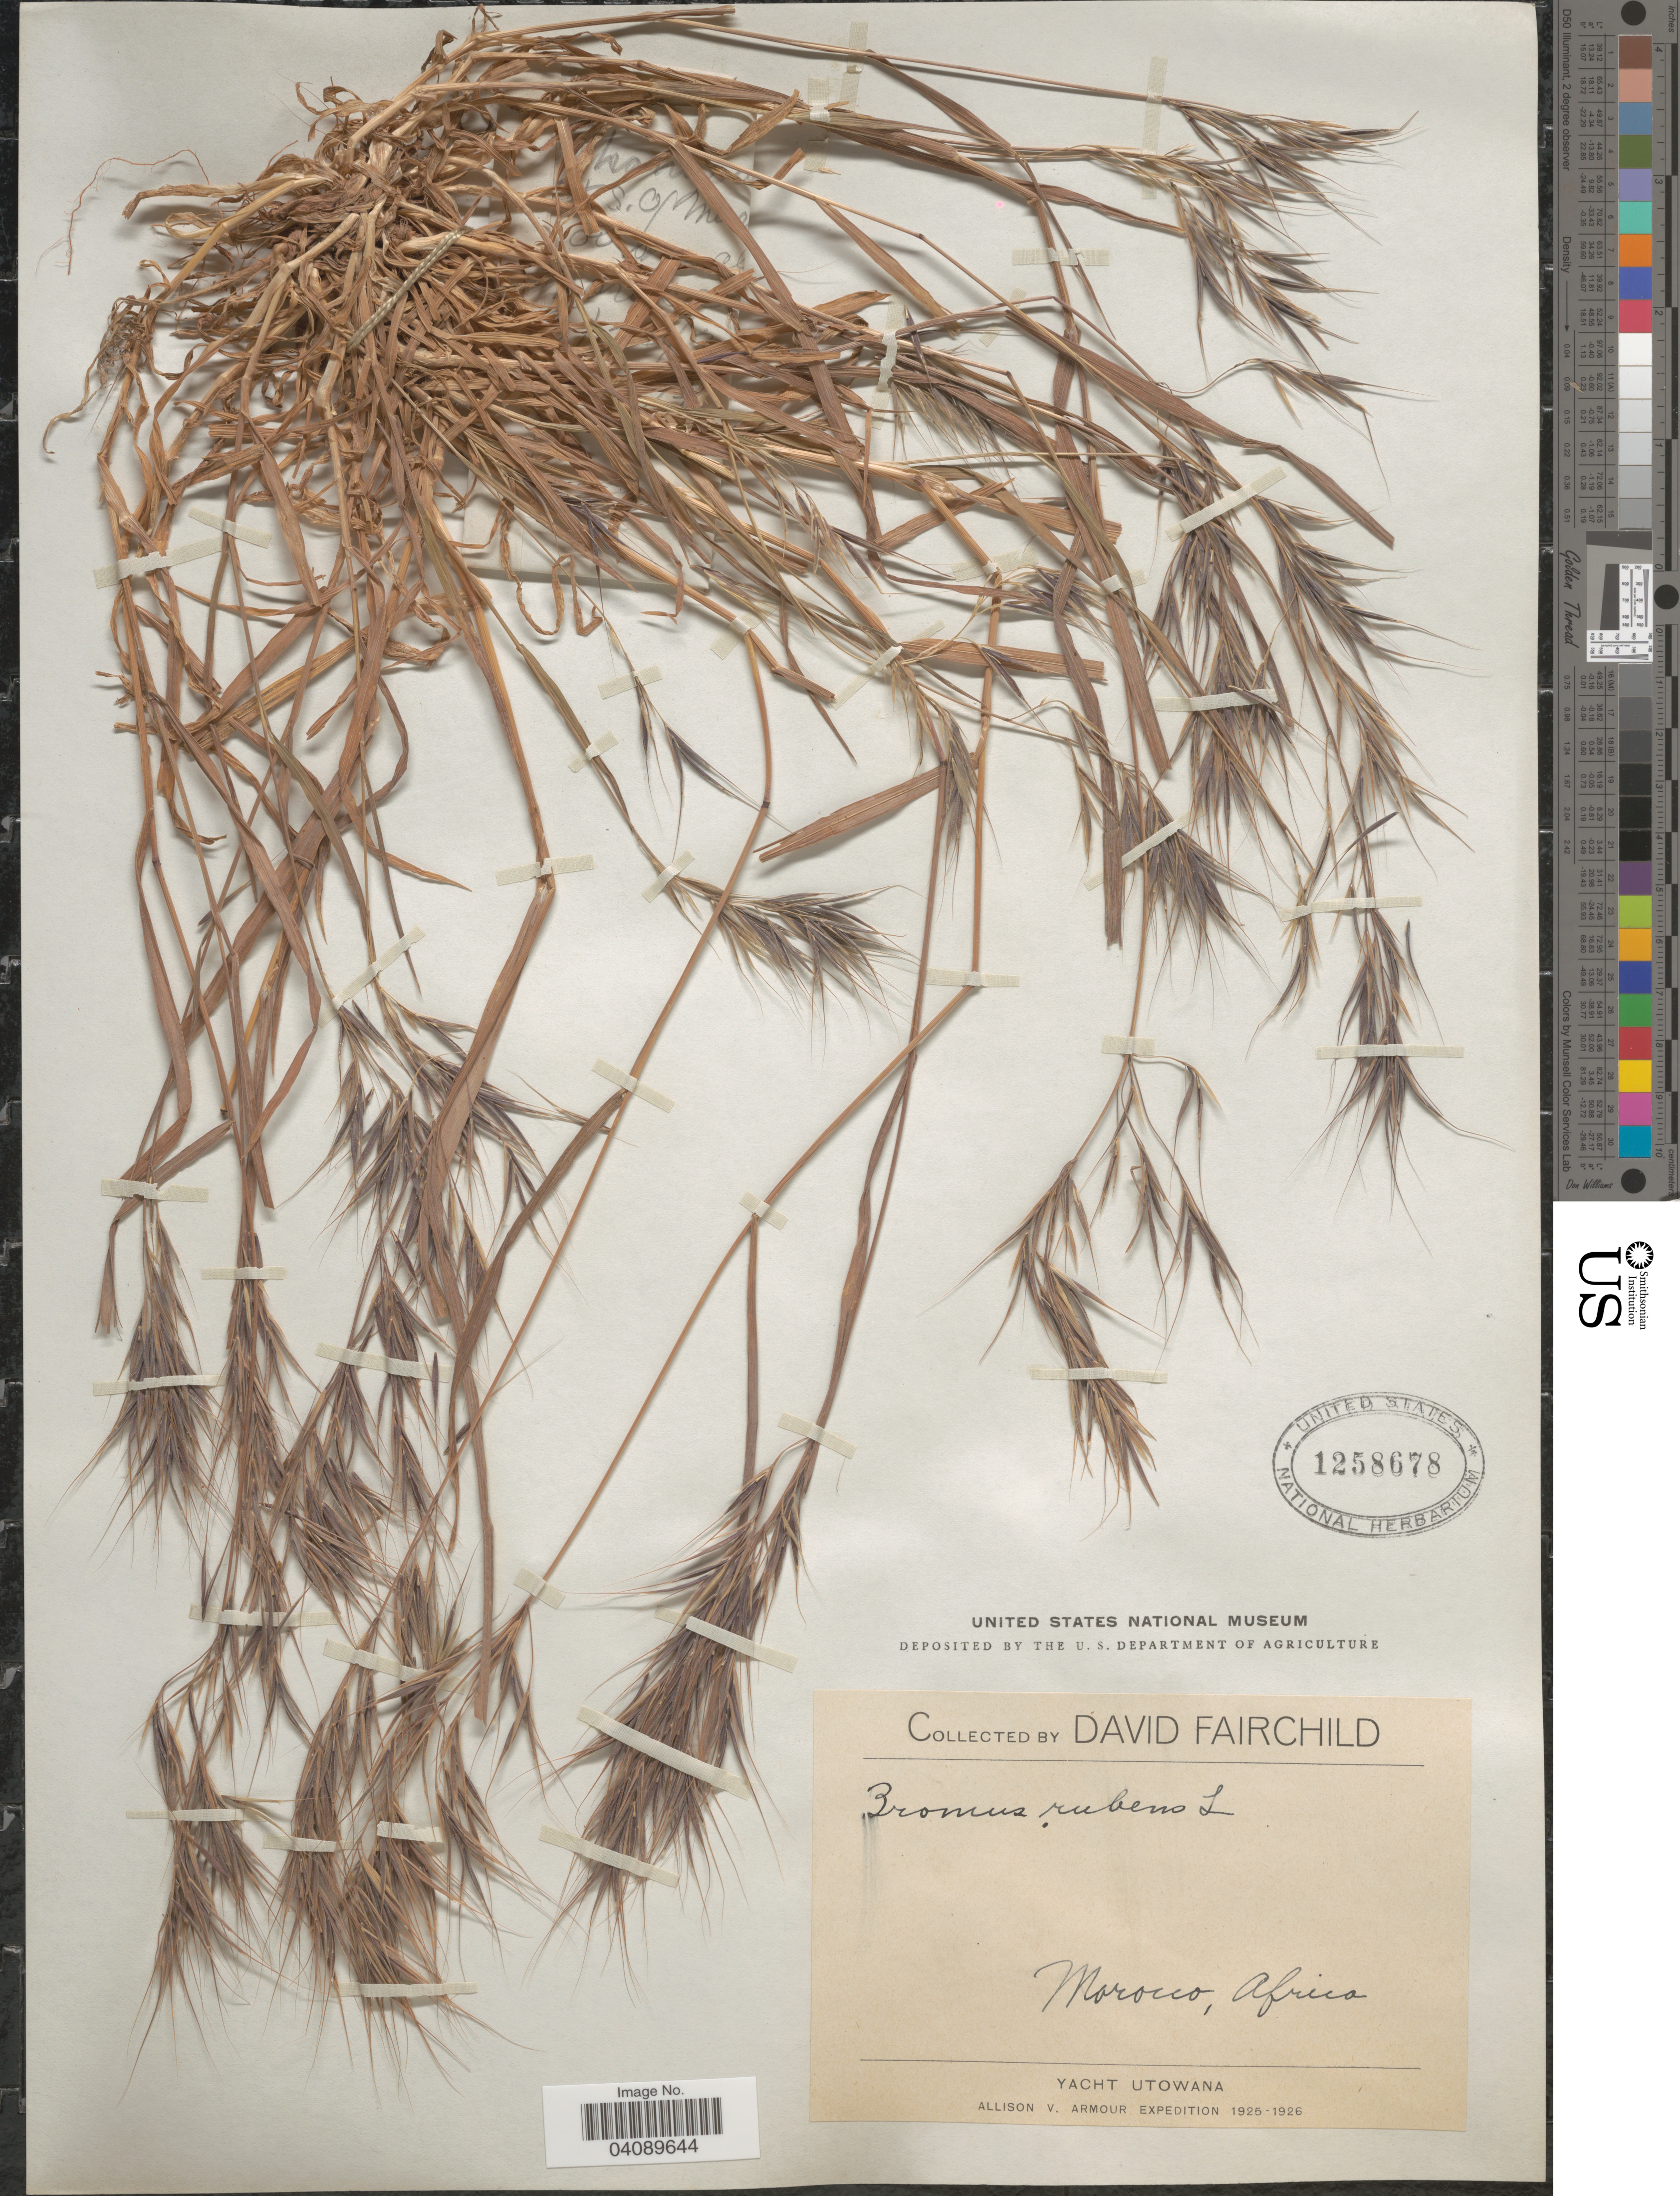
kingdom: Plantae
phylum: Tracheophyta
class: Liliopsida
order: Poales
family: Poaceae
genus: Bromus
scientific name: Bromus rubens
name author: L.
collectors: D. Fairchild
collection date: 1925/1926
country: Morocco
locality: Allison V. Armout Expedition 1925-1926.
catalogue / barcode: US 1258678